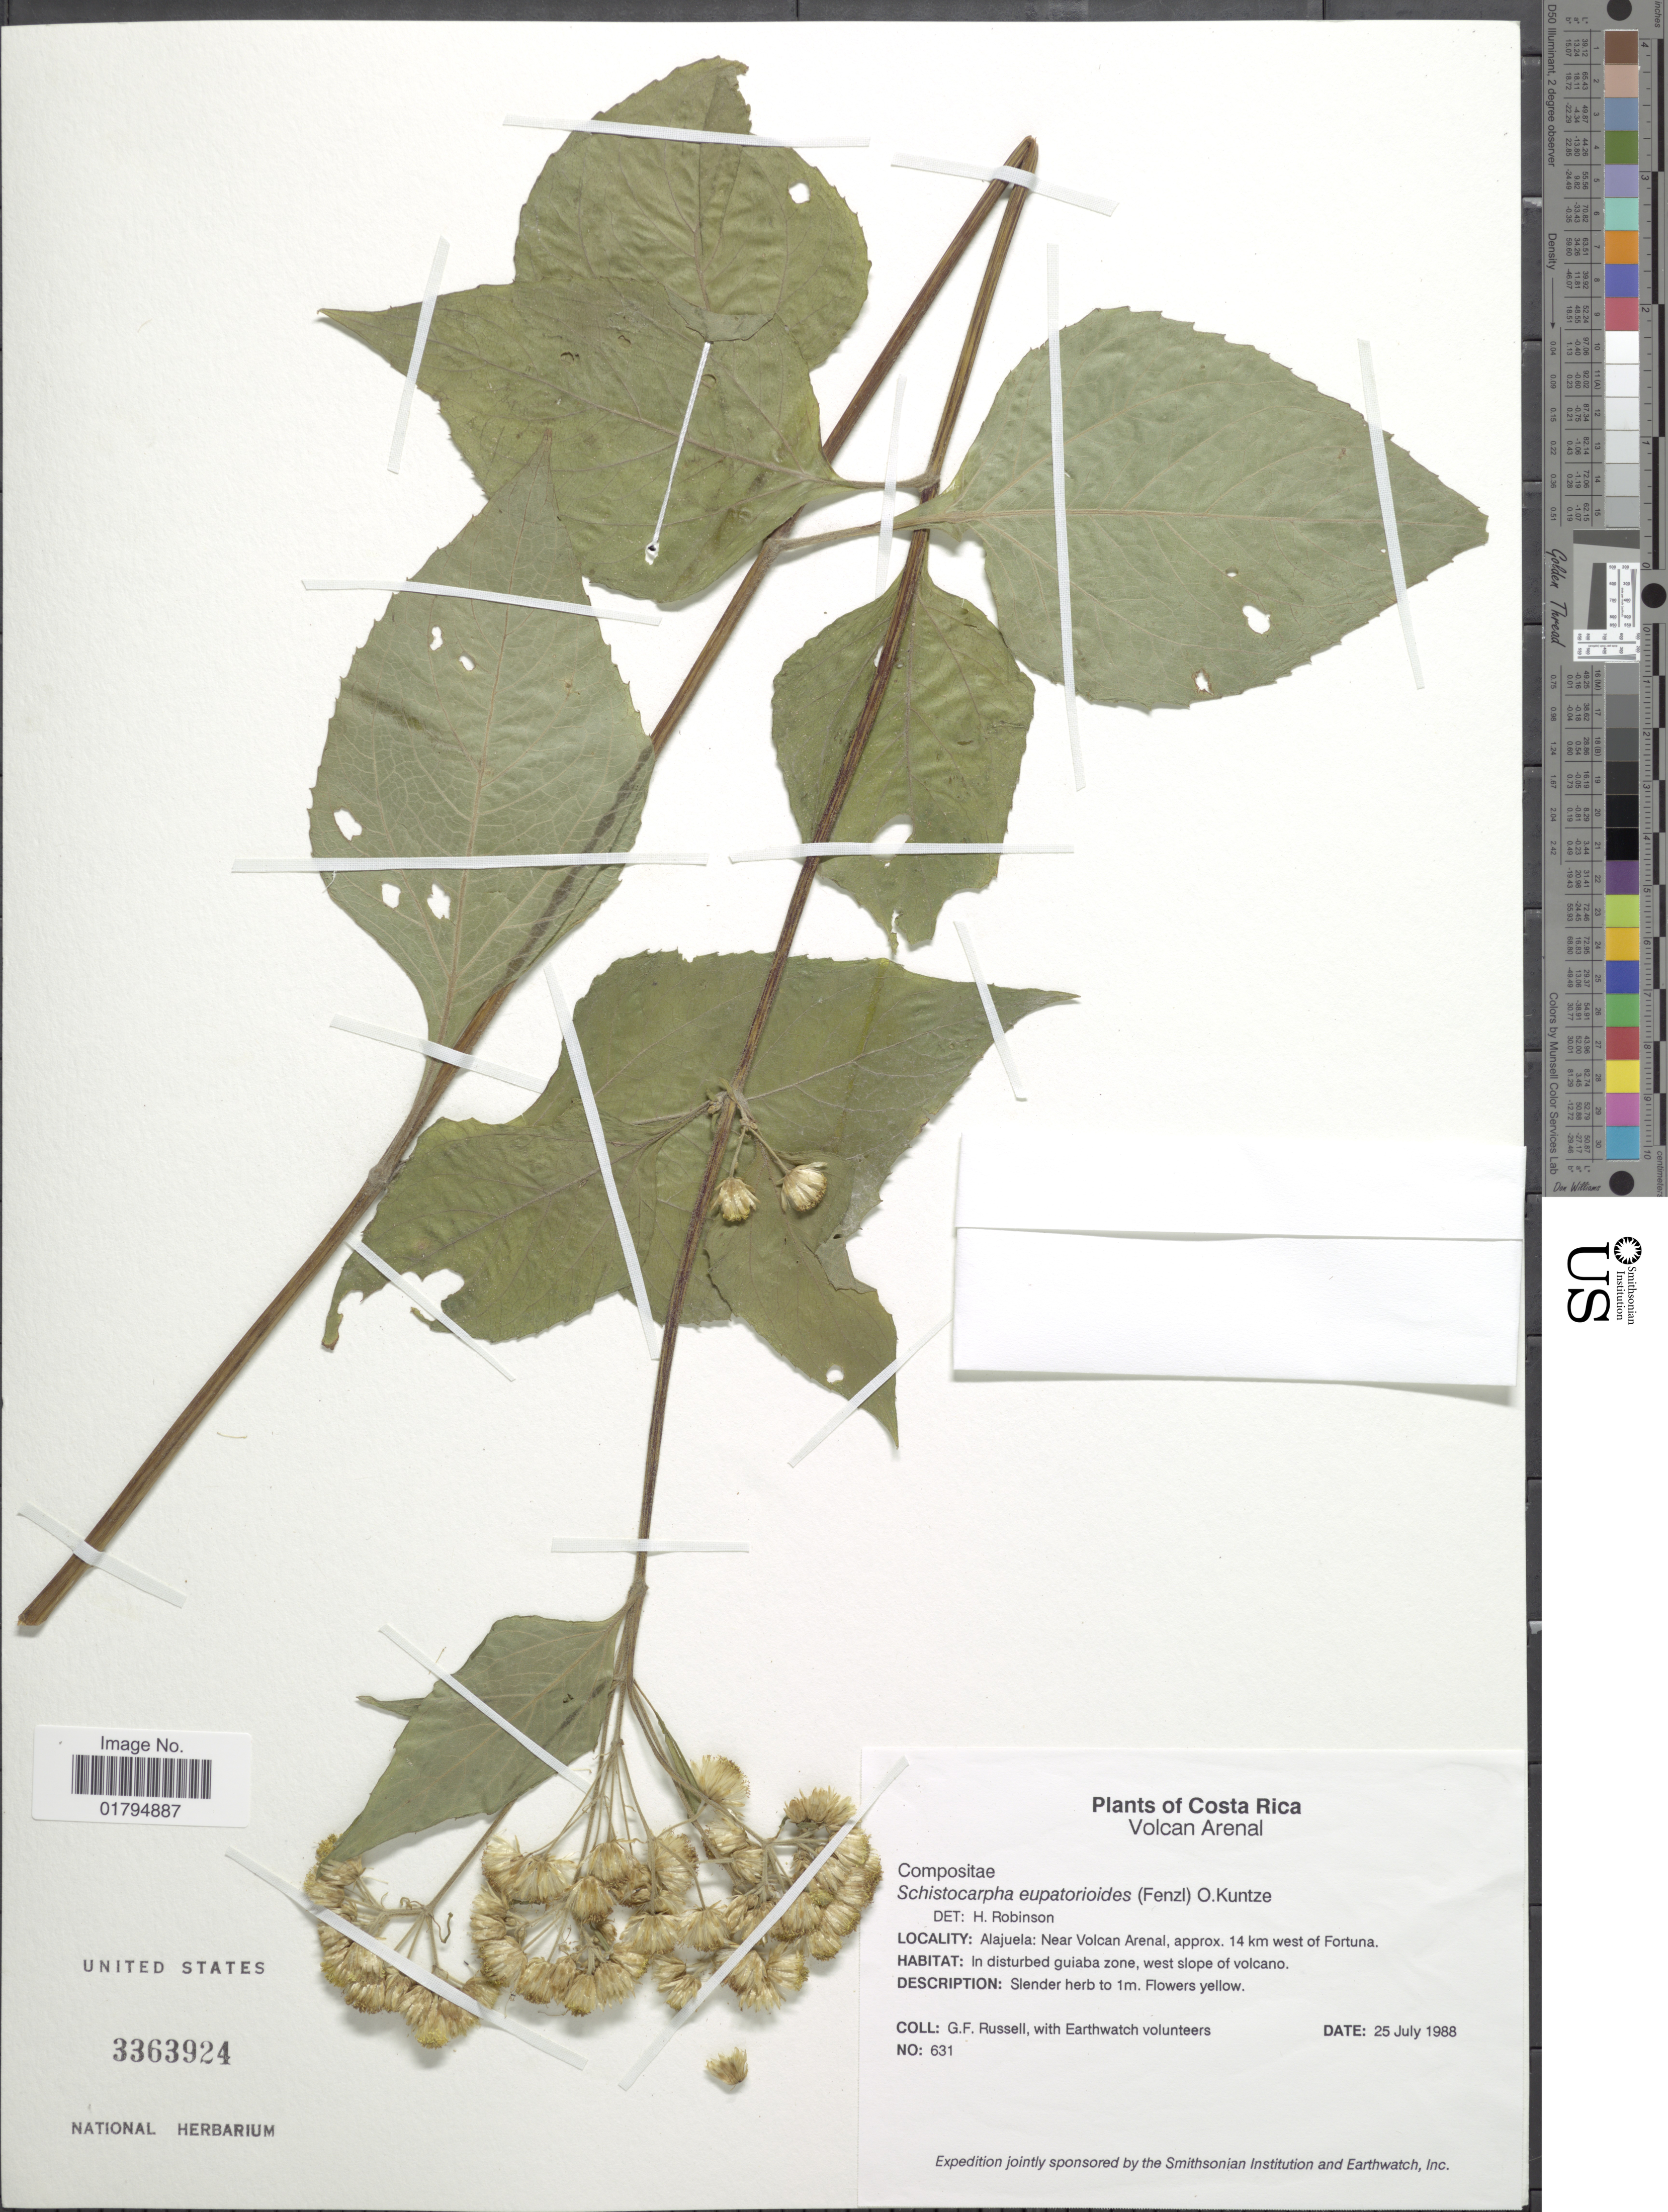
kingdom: Plantae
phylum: Tracheophyta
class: Magnoliopsida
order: Asterales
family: Asteraceae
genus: Schistocarpha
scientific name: Schistocarpha eupatorioides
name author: (Fenzl) Kuntze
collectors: G. Russell & Earthwatch Volunteers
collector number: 631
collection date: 1988-07-25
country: Costa Rica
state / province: Alajuela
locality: Near Volcan Arenal, approx. 14 km west of Fortuna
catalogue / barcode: US 3363924